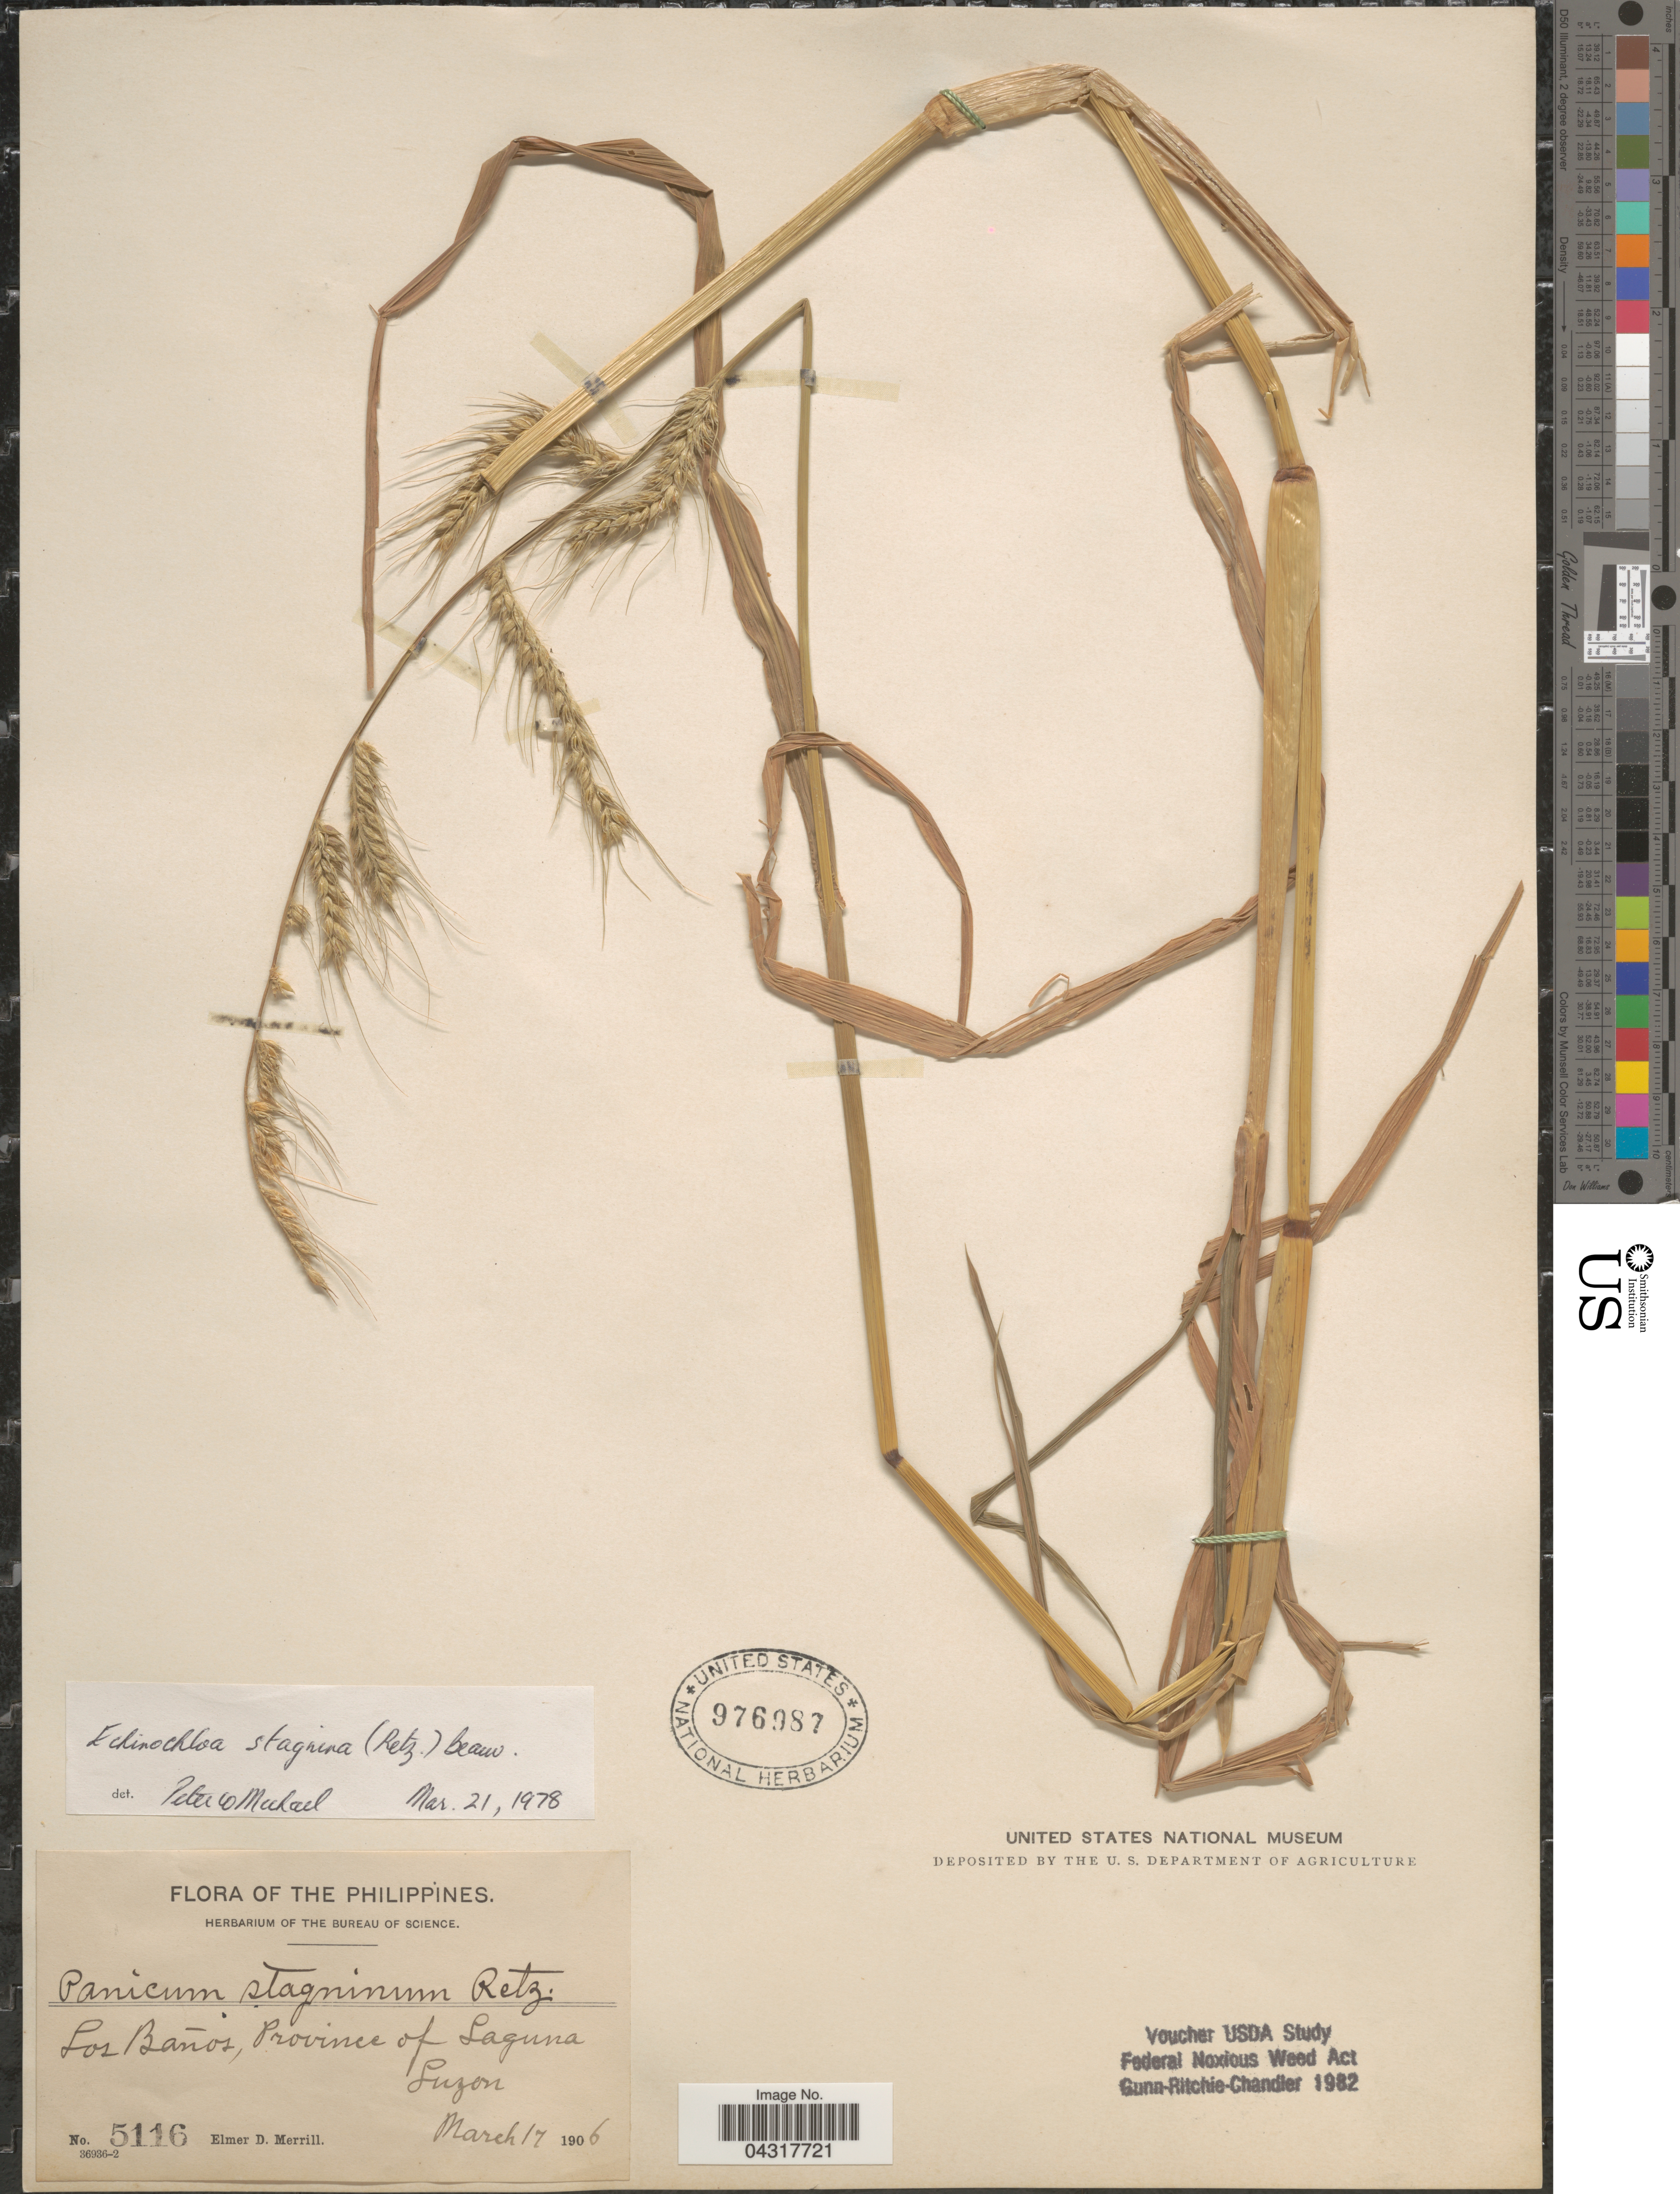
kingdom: Plantae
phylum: Tracheophyta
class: Liliopsida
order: Poales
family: Poaceae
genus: Echinochloa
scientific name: Echinochloa stagnina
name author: (Retz.) P. Beauv.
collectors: E. D. Merrill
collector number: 5116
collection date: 1906-03-17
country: Philippines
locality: Los Baños, Province of Laguna, Luzon.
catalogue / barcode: US 976987